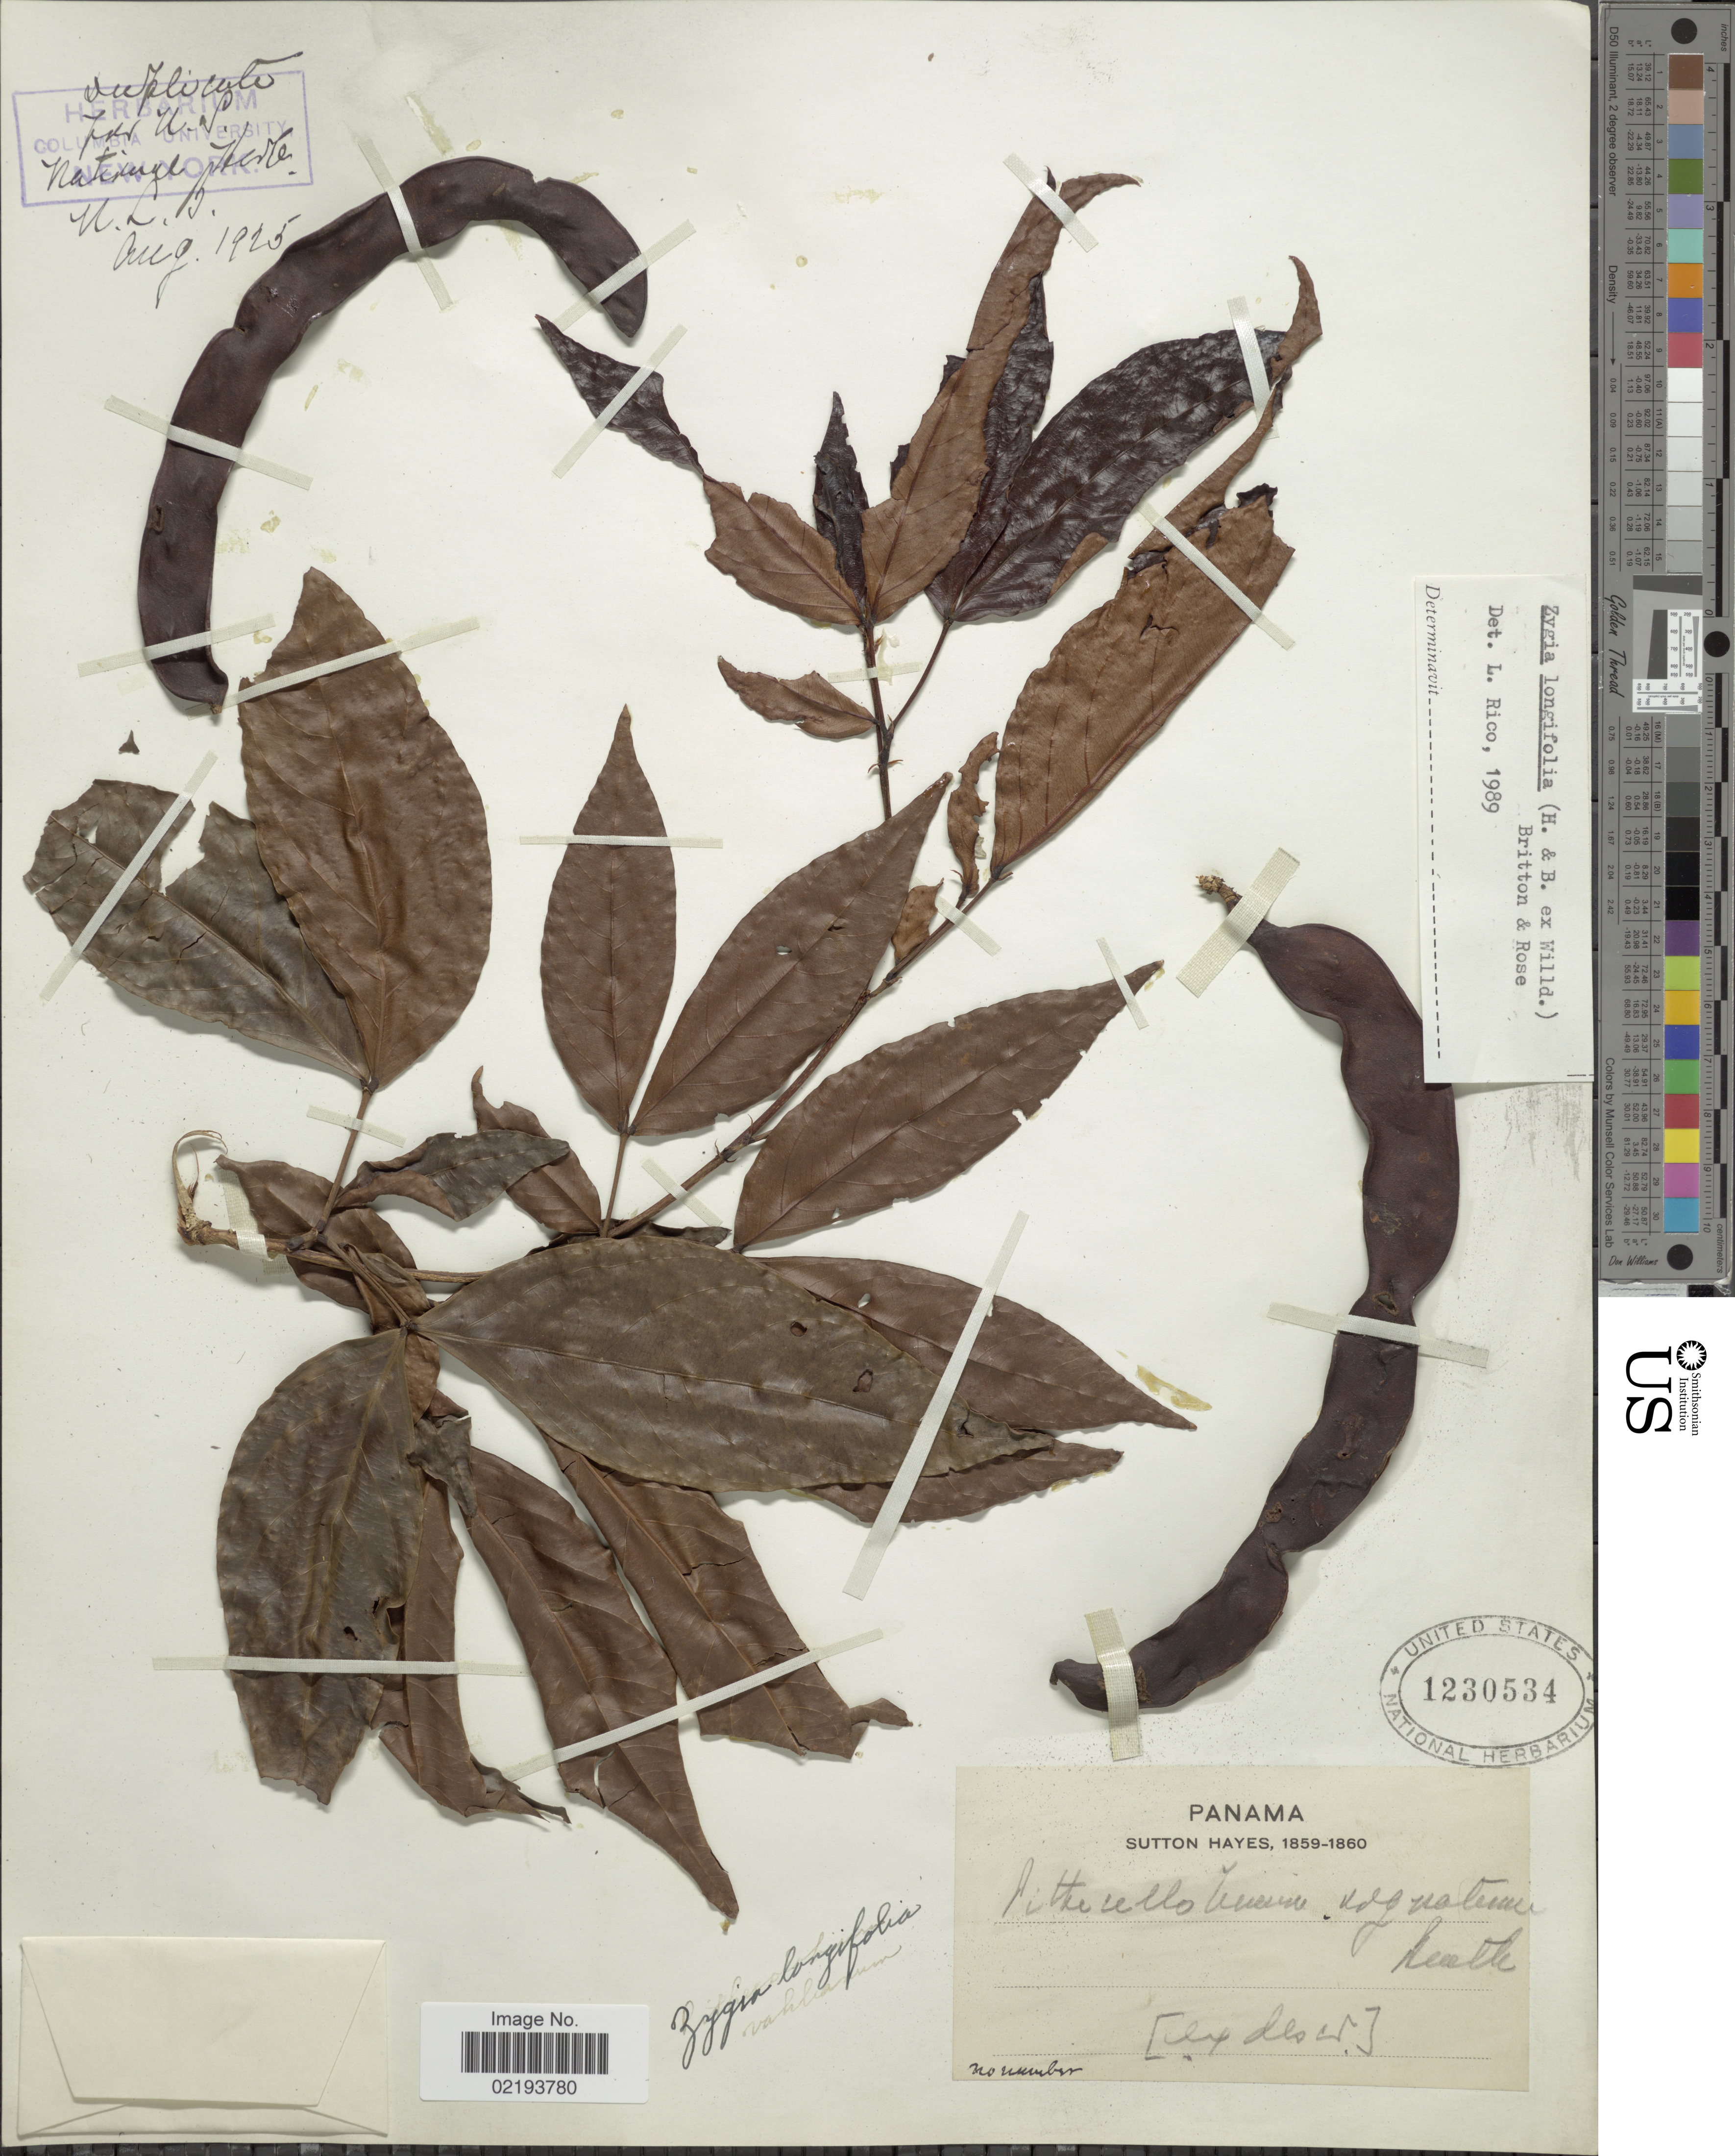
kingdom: Plantae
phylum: Tracheophyta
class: Magnoliopsida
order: Fabales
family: Fabaceae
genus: Zygia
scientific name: Zygia longifolia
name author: (Willd.) Britton & Rose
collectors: S. Hayes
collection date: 1859/1860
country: Panama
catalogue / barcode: US 1230534